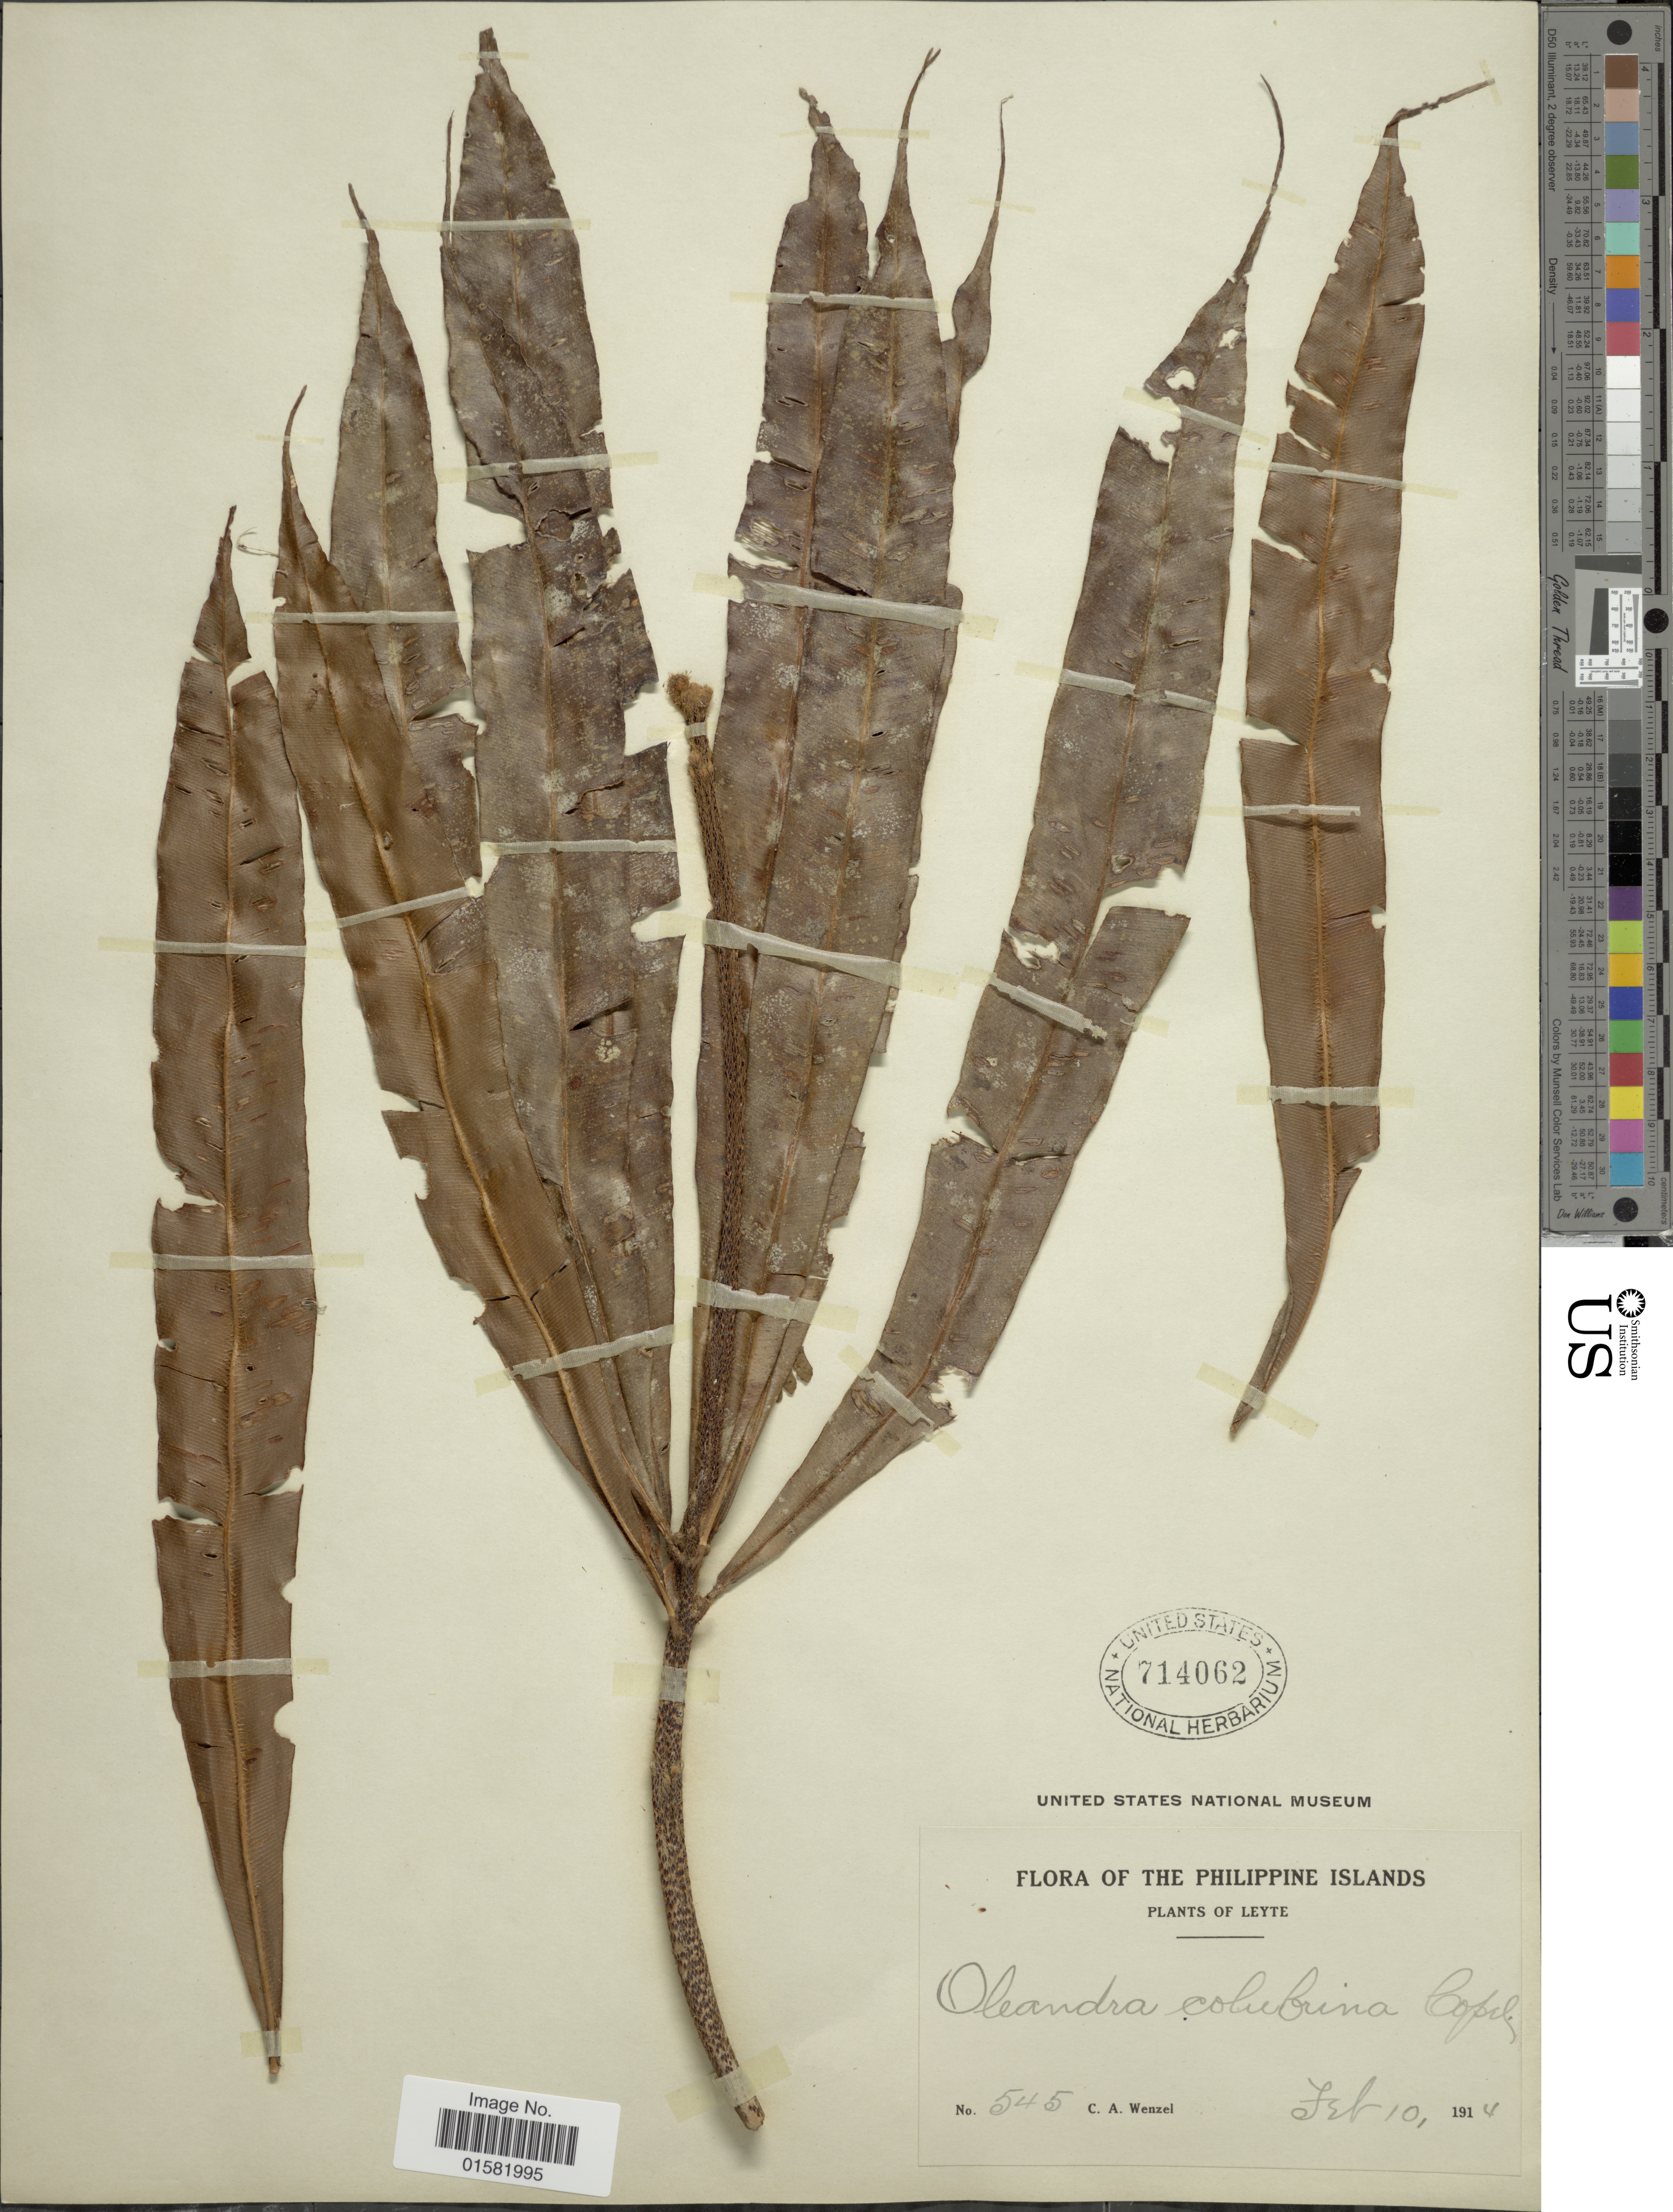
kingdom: Plantae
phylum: Tracheophyta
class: Polypodiopsida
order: Polypodiales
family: Oleandraceae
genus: Oleandra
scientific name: Oleandra colubrina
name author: (Blanco) Copel.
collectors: C. Wenzel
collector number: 545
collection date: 1914-02-10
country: Philippines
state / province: Eastern Visayas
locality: The Philippines Islands, plants of Leyte.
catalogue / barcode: US 714062